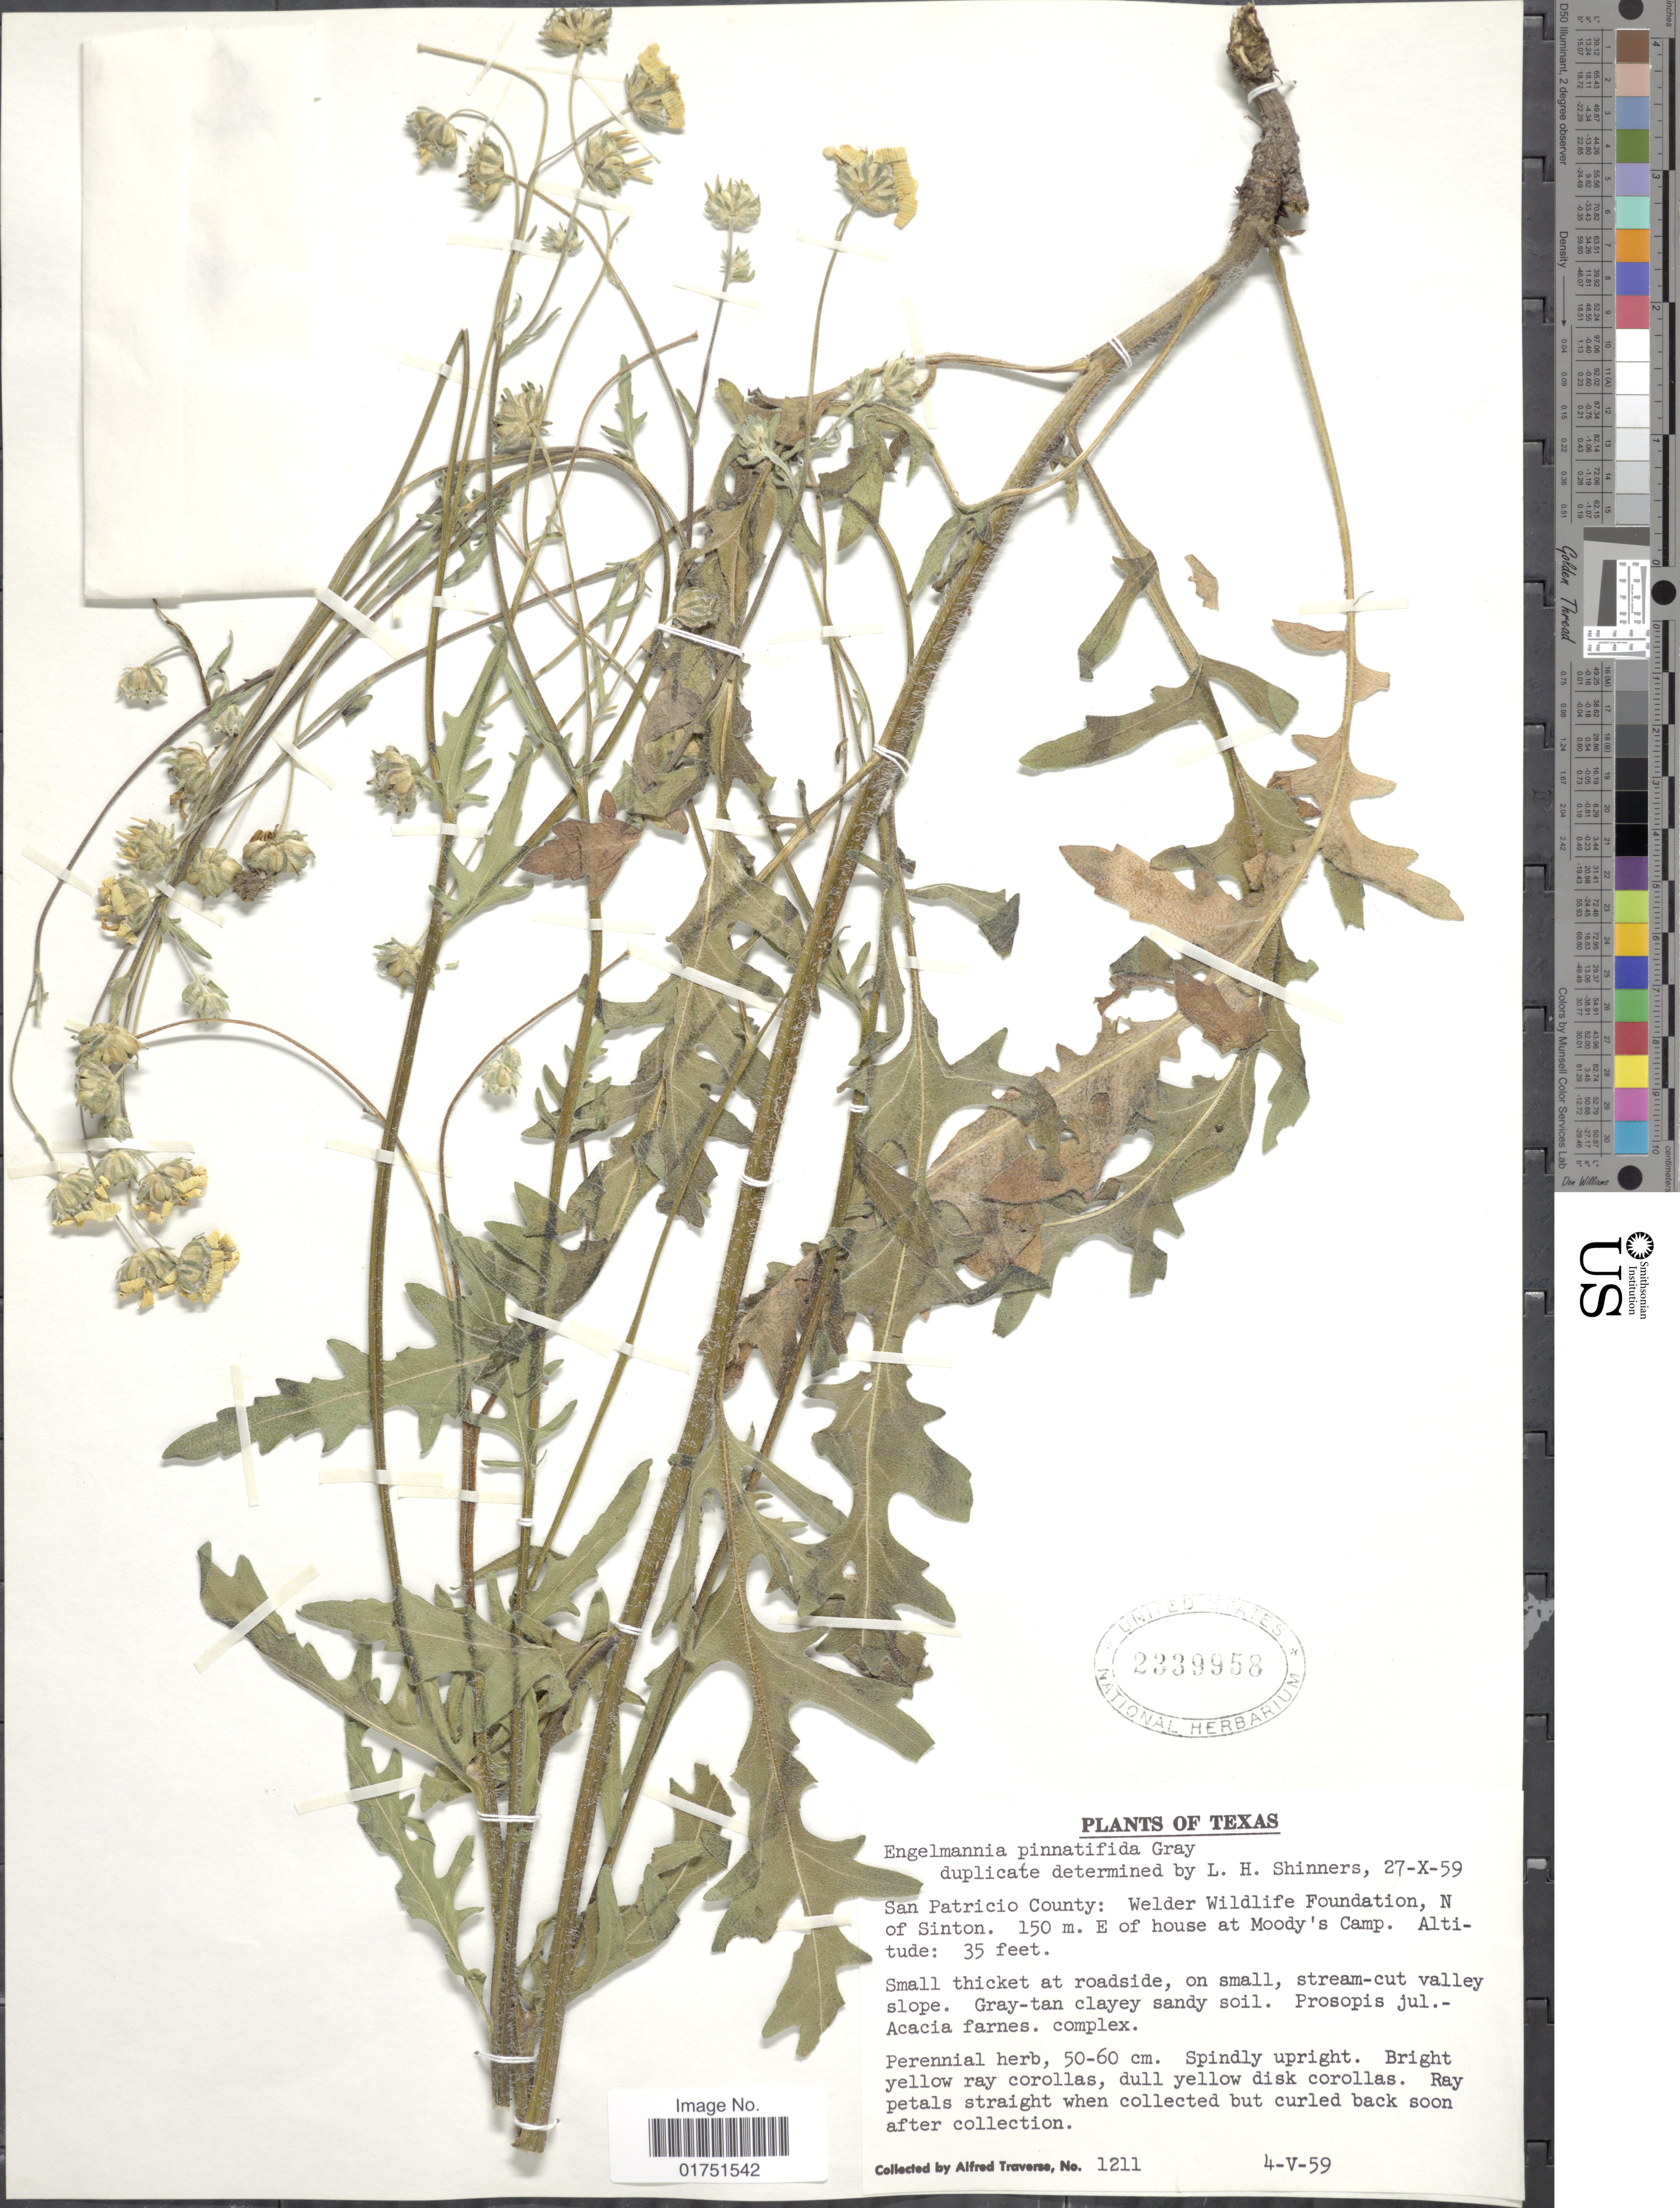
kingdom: Plantae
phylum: Tracheophyta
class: Magnoliopsida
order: Asterales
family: Asteraceae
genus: Engelmannia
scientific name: Engelmannia pinnatifida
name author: Torr. & A. Gray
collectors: A. Traverse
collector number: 1211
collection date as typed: Transcribed d/m/y: 4/5/59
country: United States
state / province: Texas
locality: San Patricio County: Welder Wildlife Foundation, N of Sinton. 150 m. E of house at Moody's Camp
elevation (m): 11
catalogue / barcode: US 2339958